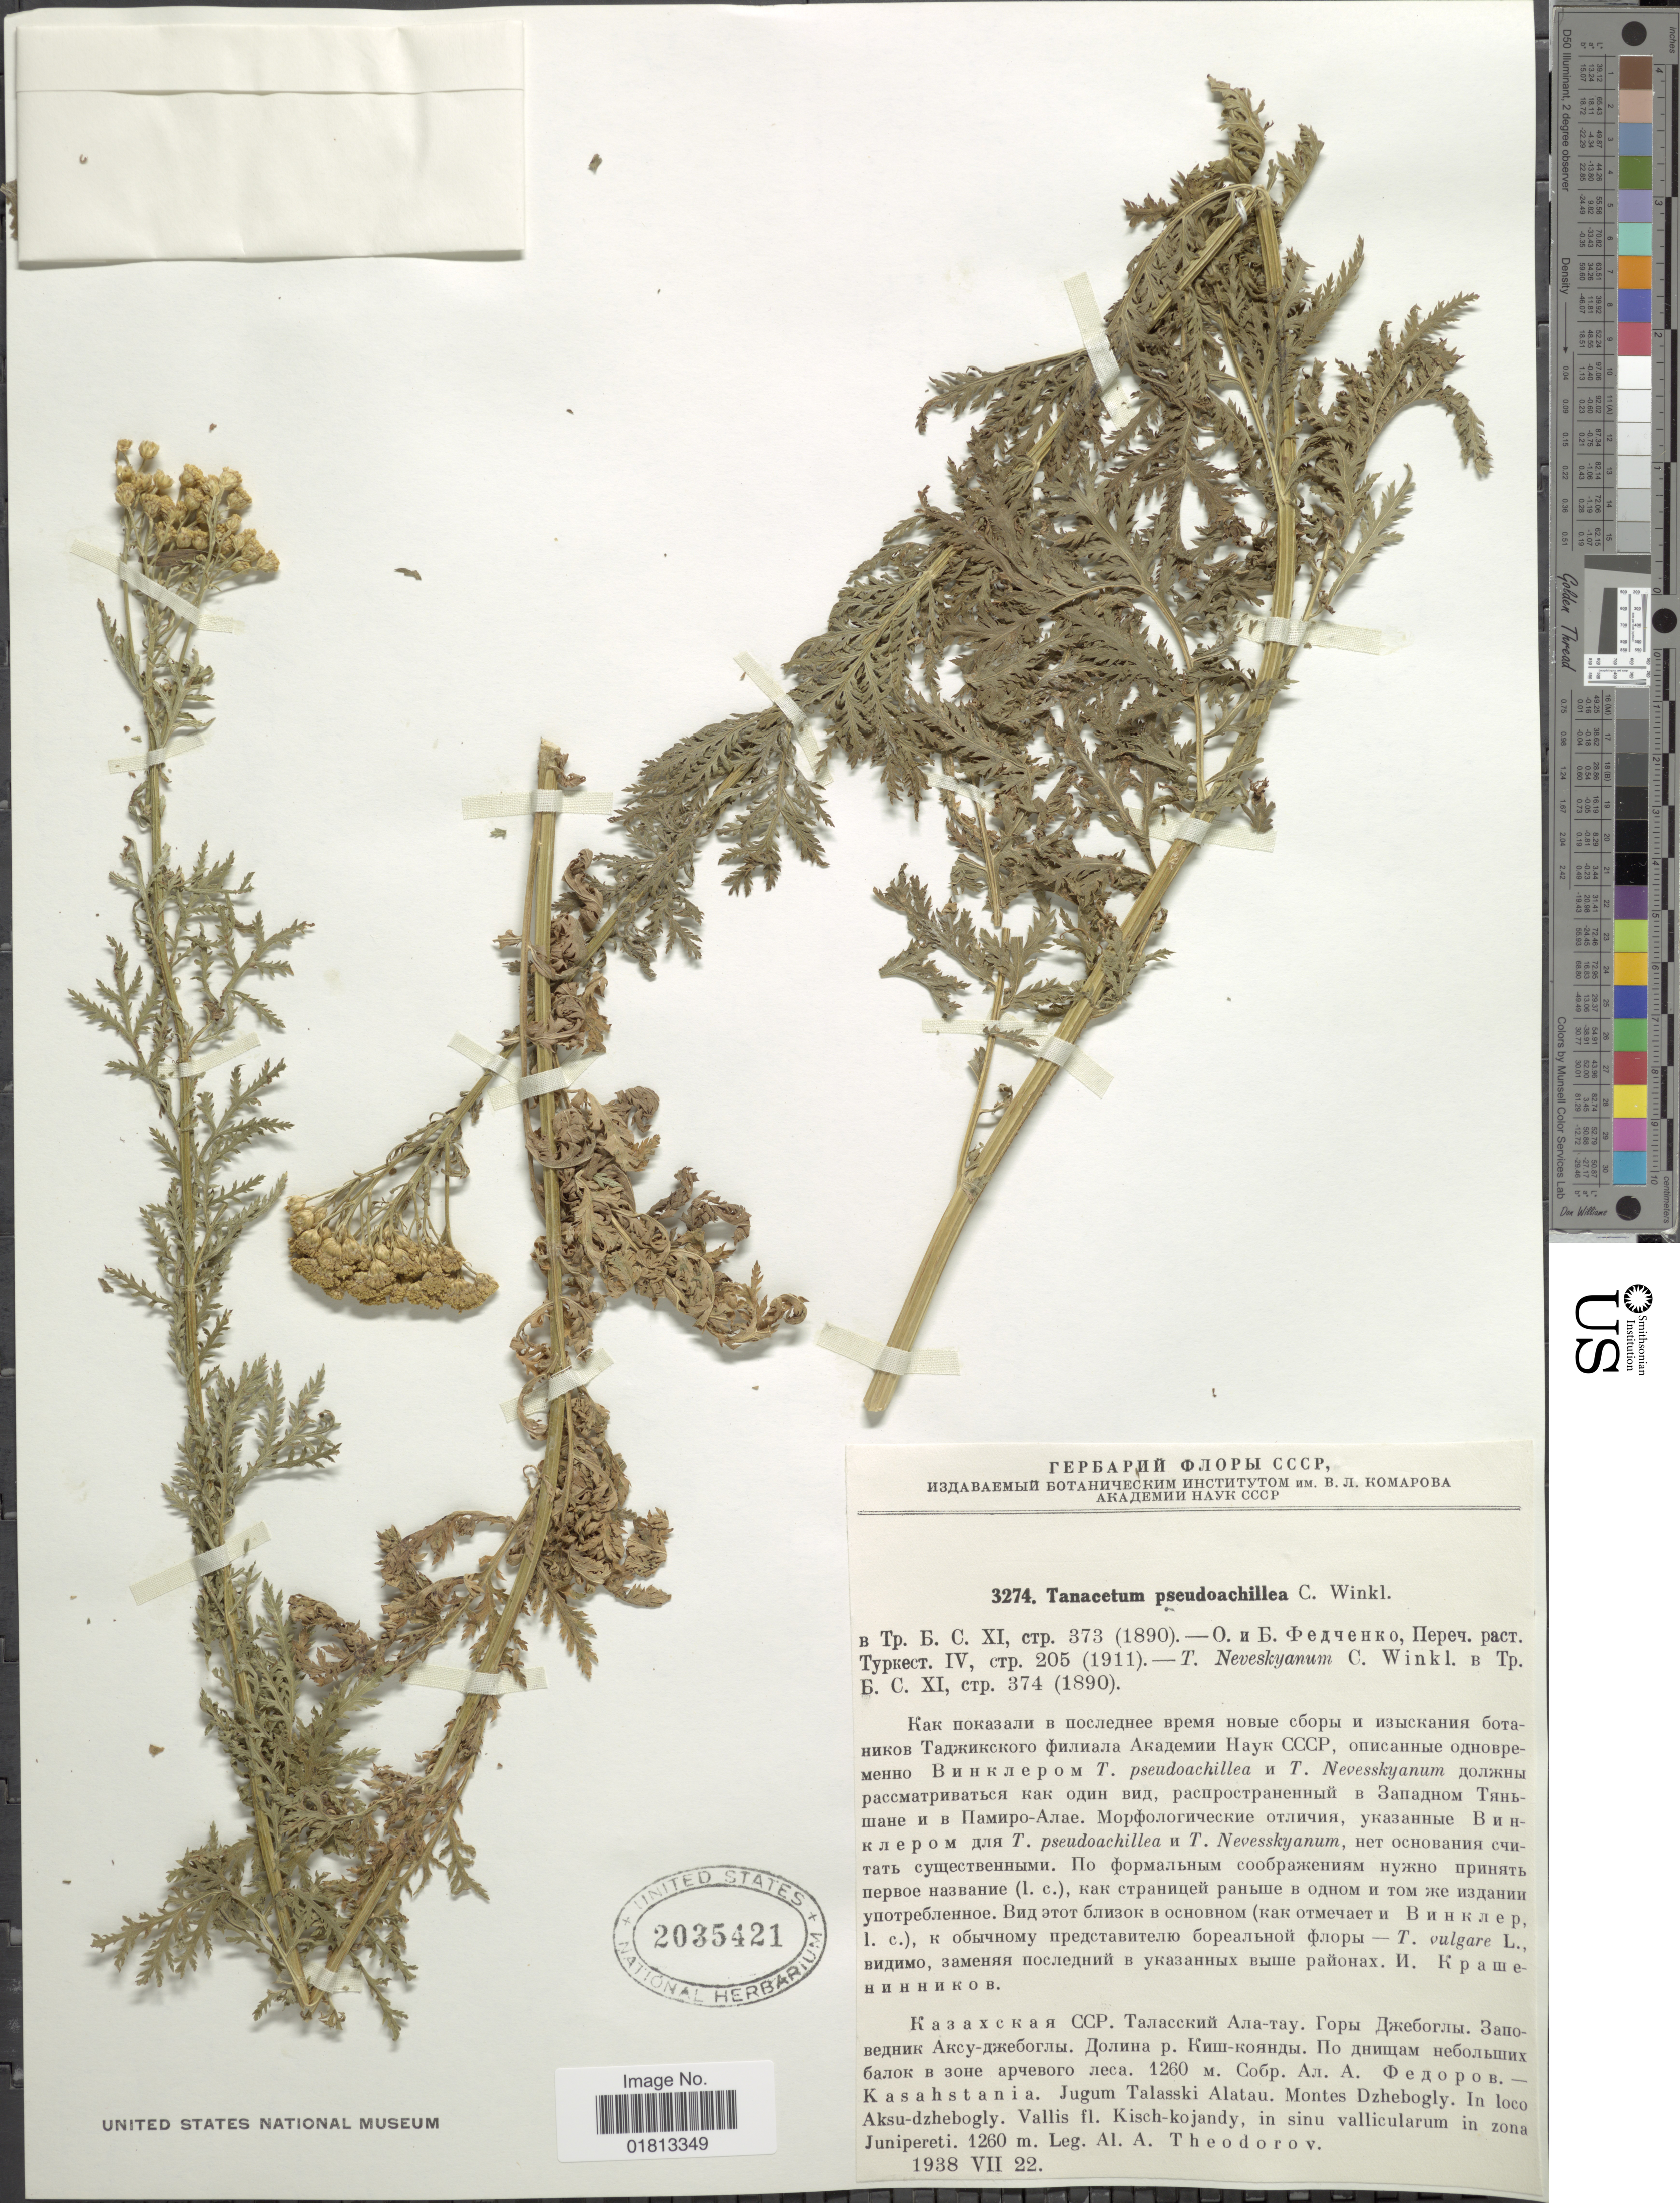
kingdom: Plantae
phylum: Tracheophyta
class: Magnoliopsida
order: Asterales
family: Asteraceae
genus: Tanacetum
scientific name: Tanacetum pseudachillea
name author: C. Winkl.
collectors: A. Theodorov.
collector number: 3274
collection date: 1938-07-22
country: Kazakhstan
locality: Kasahstania, Jugum Talasski Alatau, Montes Dshebogly, In loco Aksu-dzhebogly, Vallis fl. Kisch-kojandy, in sinu vallicularum in zona Junipereti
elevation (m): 1260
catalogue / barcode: US 2035421